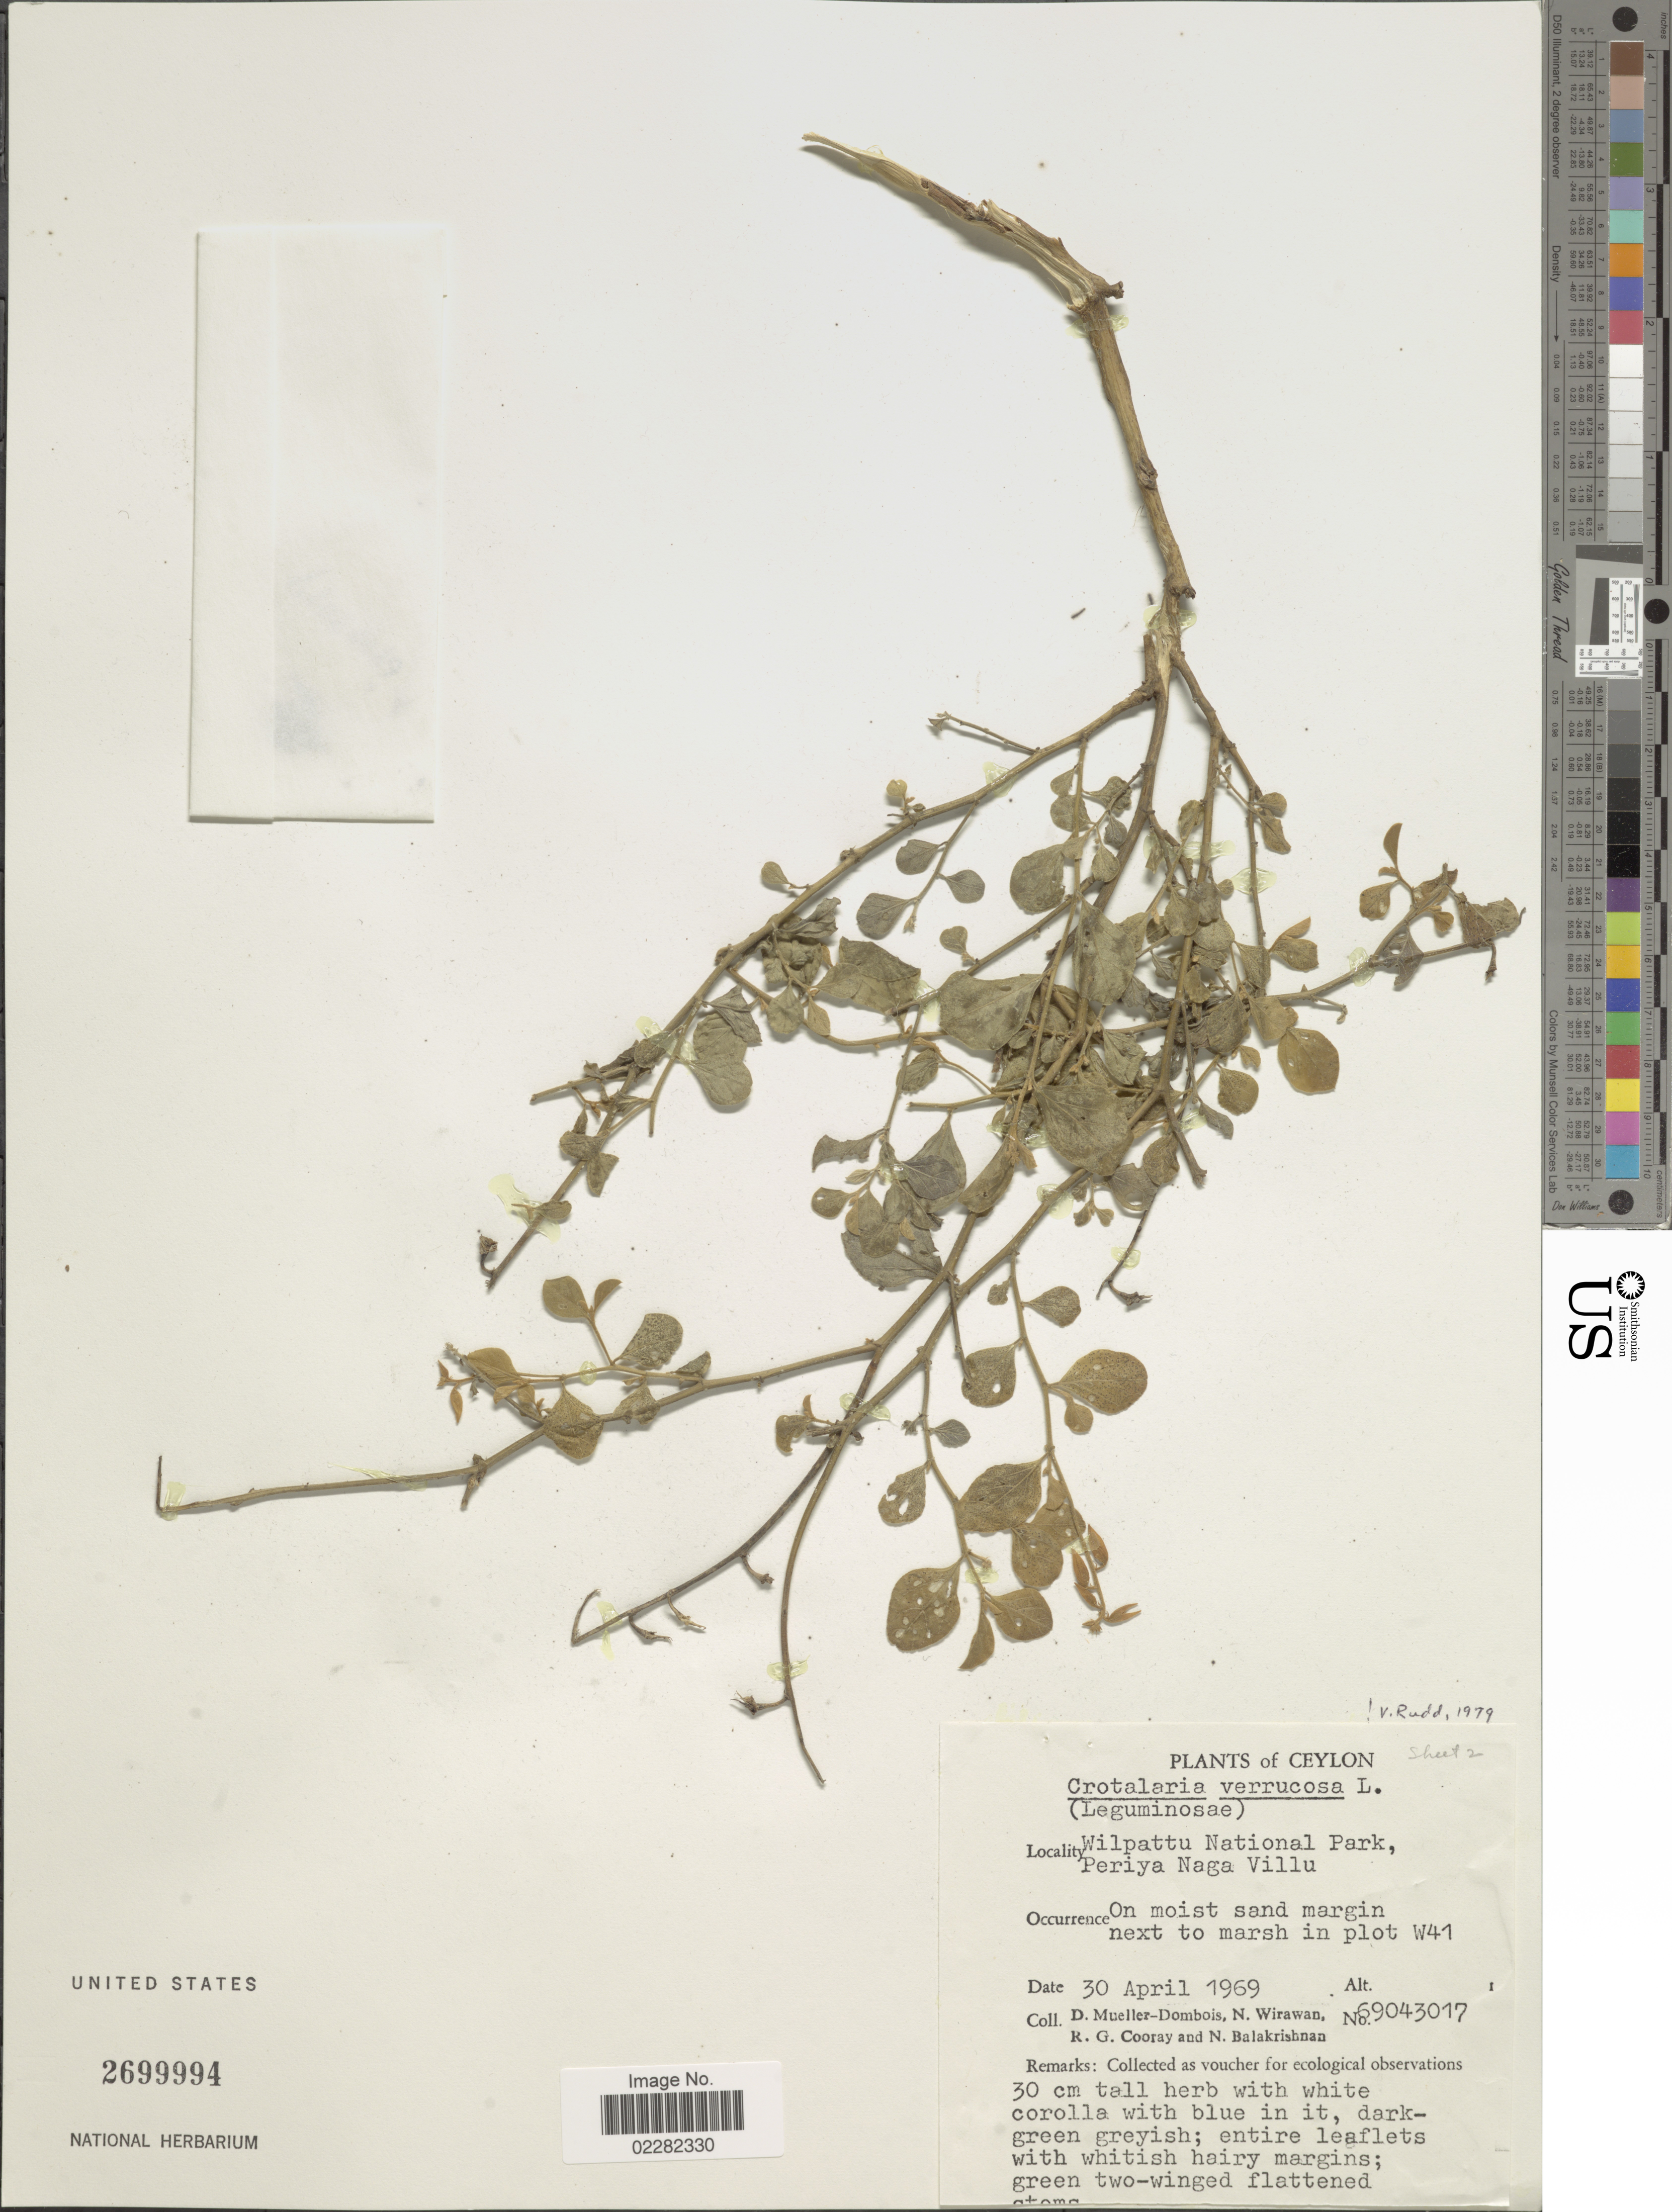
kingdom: Plantae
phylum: Tracheophyta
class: Magnoliopsida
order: Fabales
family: Fabaceae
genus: Crotalaria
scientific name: Crotalaria verrucosa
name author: L.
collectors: D. Mueller-Dombois, N. Wirawan, R. Cooray & N. Balakrishnan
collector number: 69043017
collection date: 1969-04-30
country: Sri Lanka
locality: Ceylon, Wilpattu National Park, Periya Naga Villu, in plot W41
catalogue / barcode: US 2699994